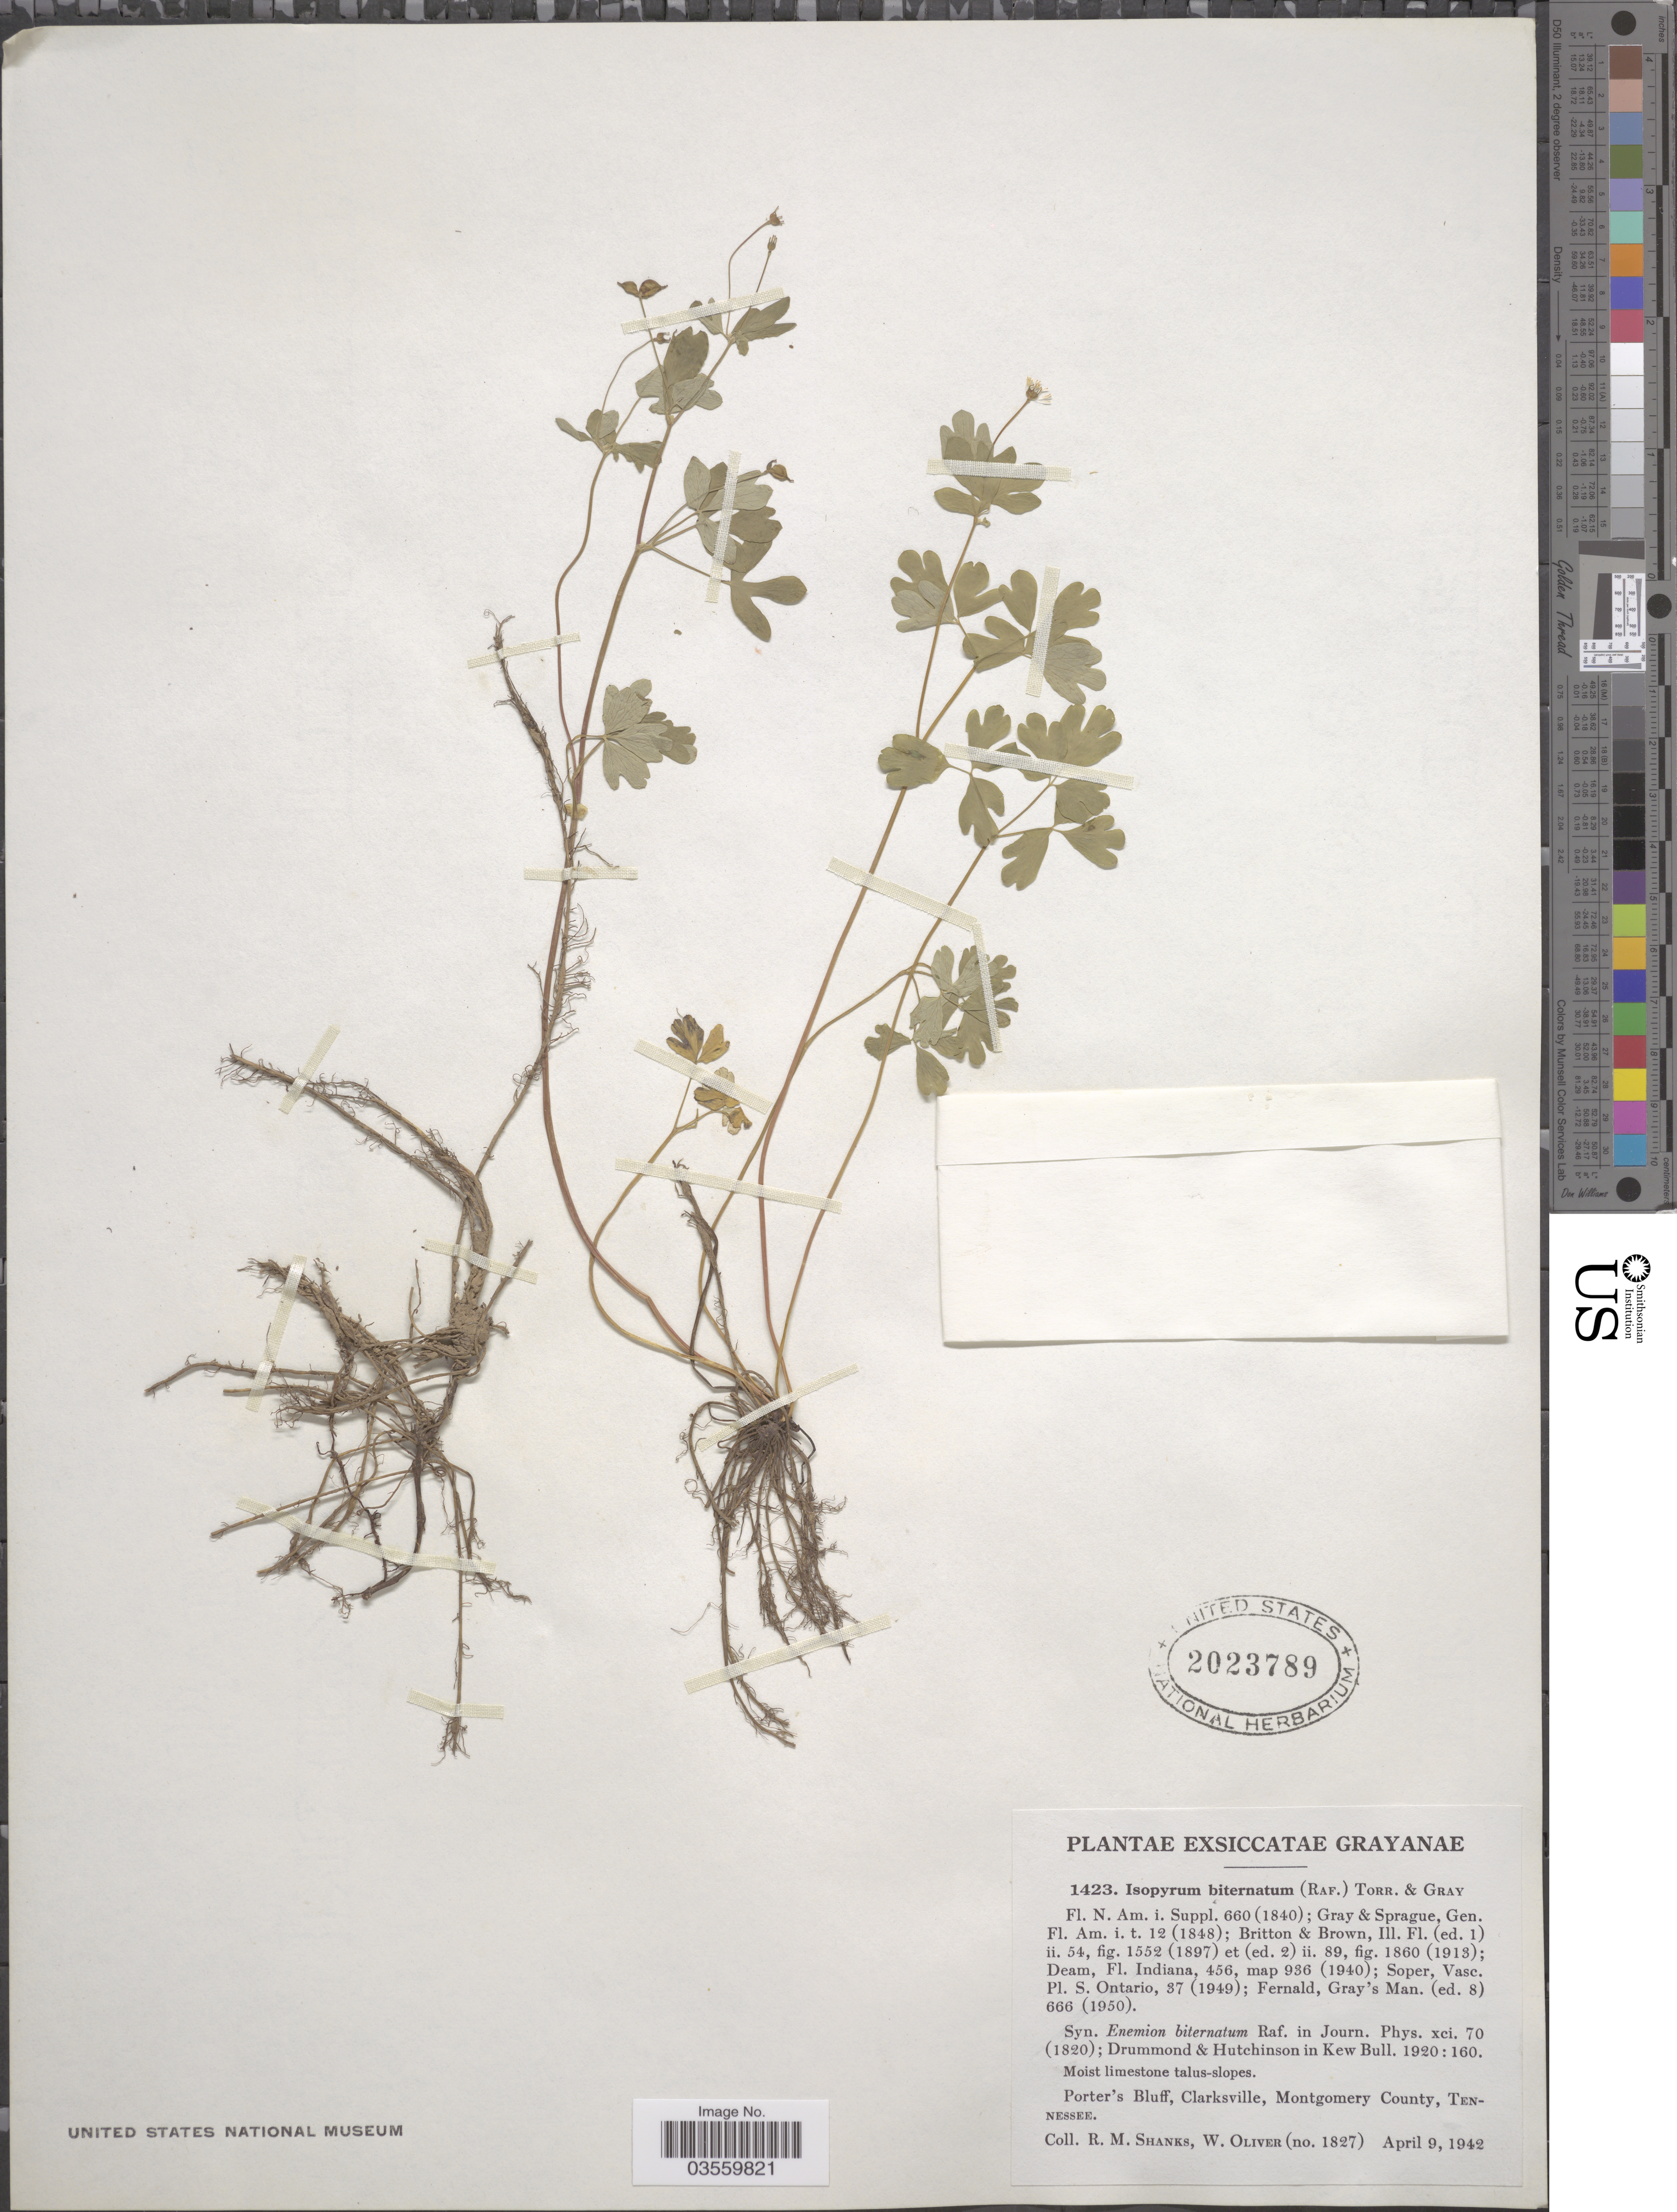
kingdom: Plantae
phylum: Tracheophyta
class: Magnoliopsida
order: Ranunculales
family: Ranunculaceae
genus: Enemion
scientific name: Enemion biternatum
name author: (Torr. & A. Gray) Raf.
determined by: Strong, Mark T., (BOT), Smithsonian Institution - National Museum of Natural History (UNITED STATES)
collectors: R. Shanks & W. R. B. Oliver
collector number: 1827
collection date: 1942-04-09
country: United States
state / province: Tennessee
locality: Porter's Bluff, Clarksville, Montgomery County.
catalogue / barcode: US 2023789